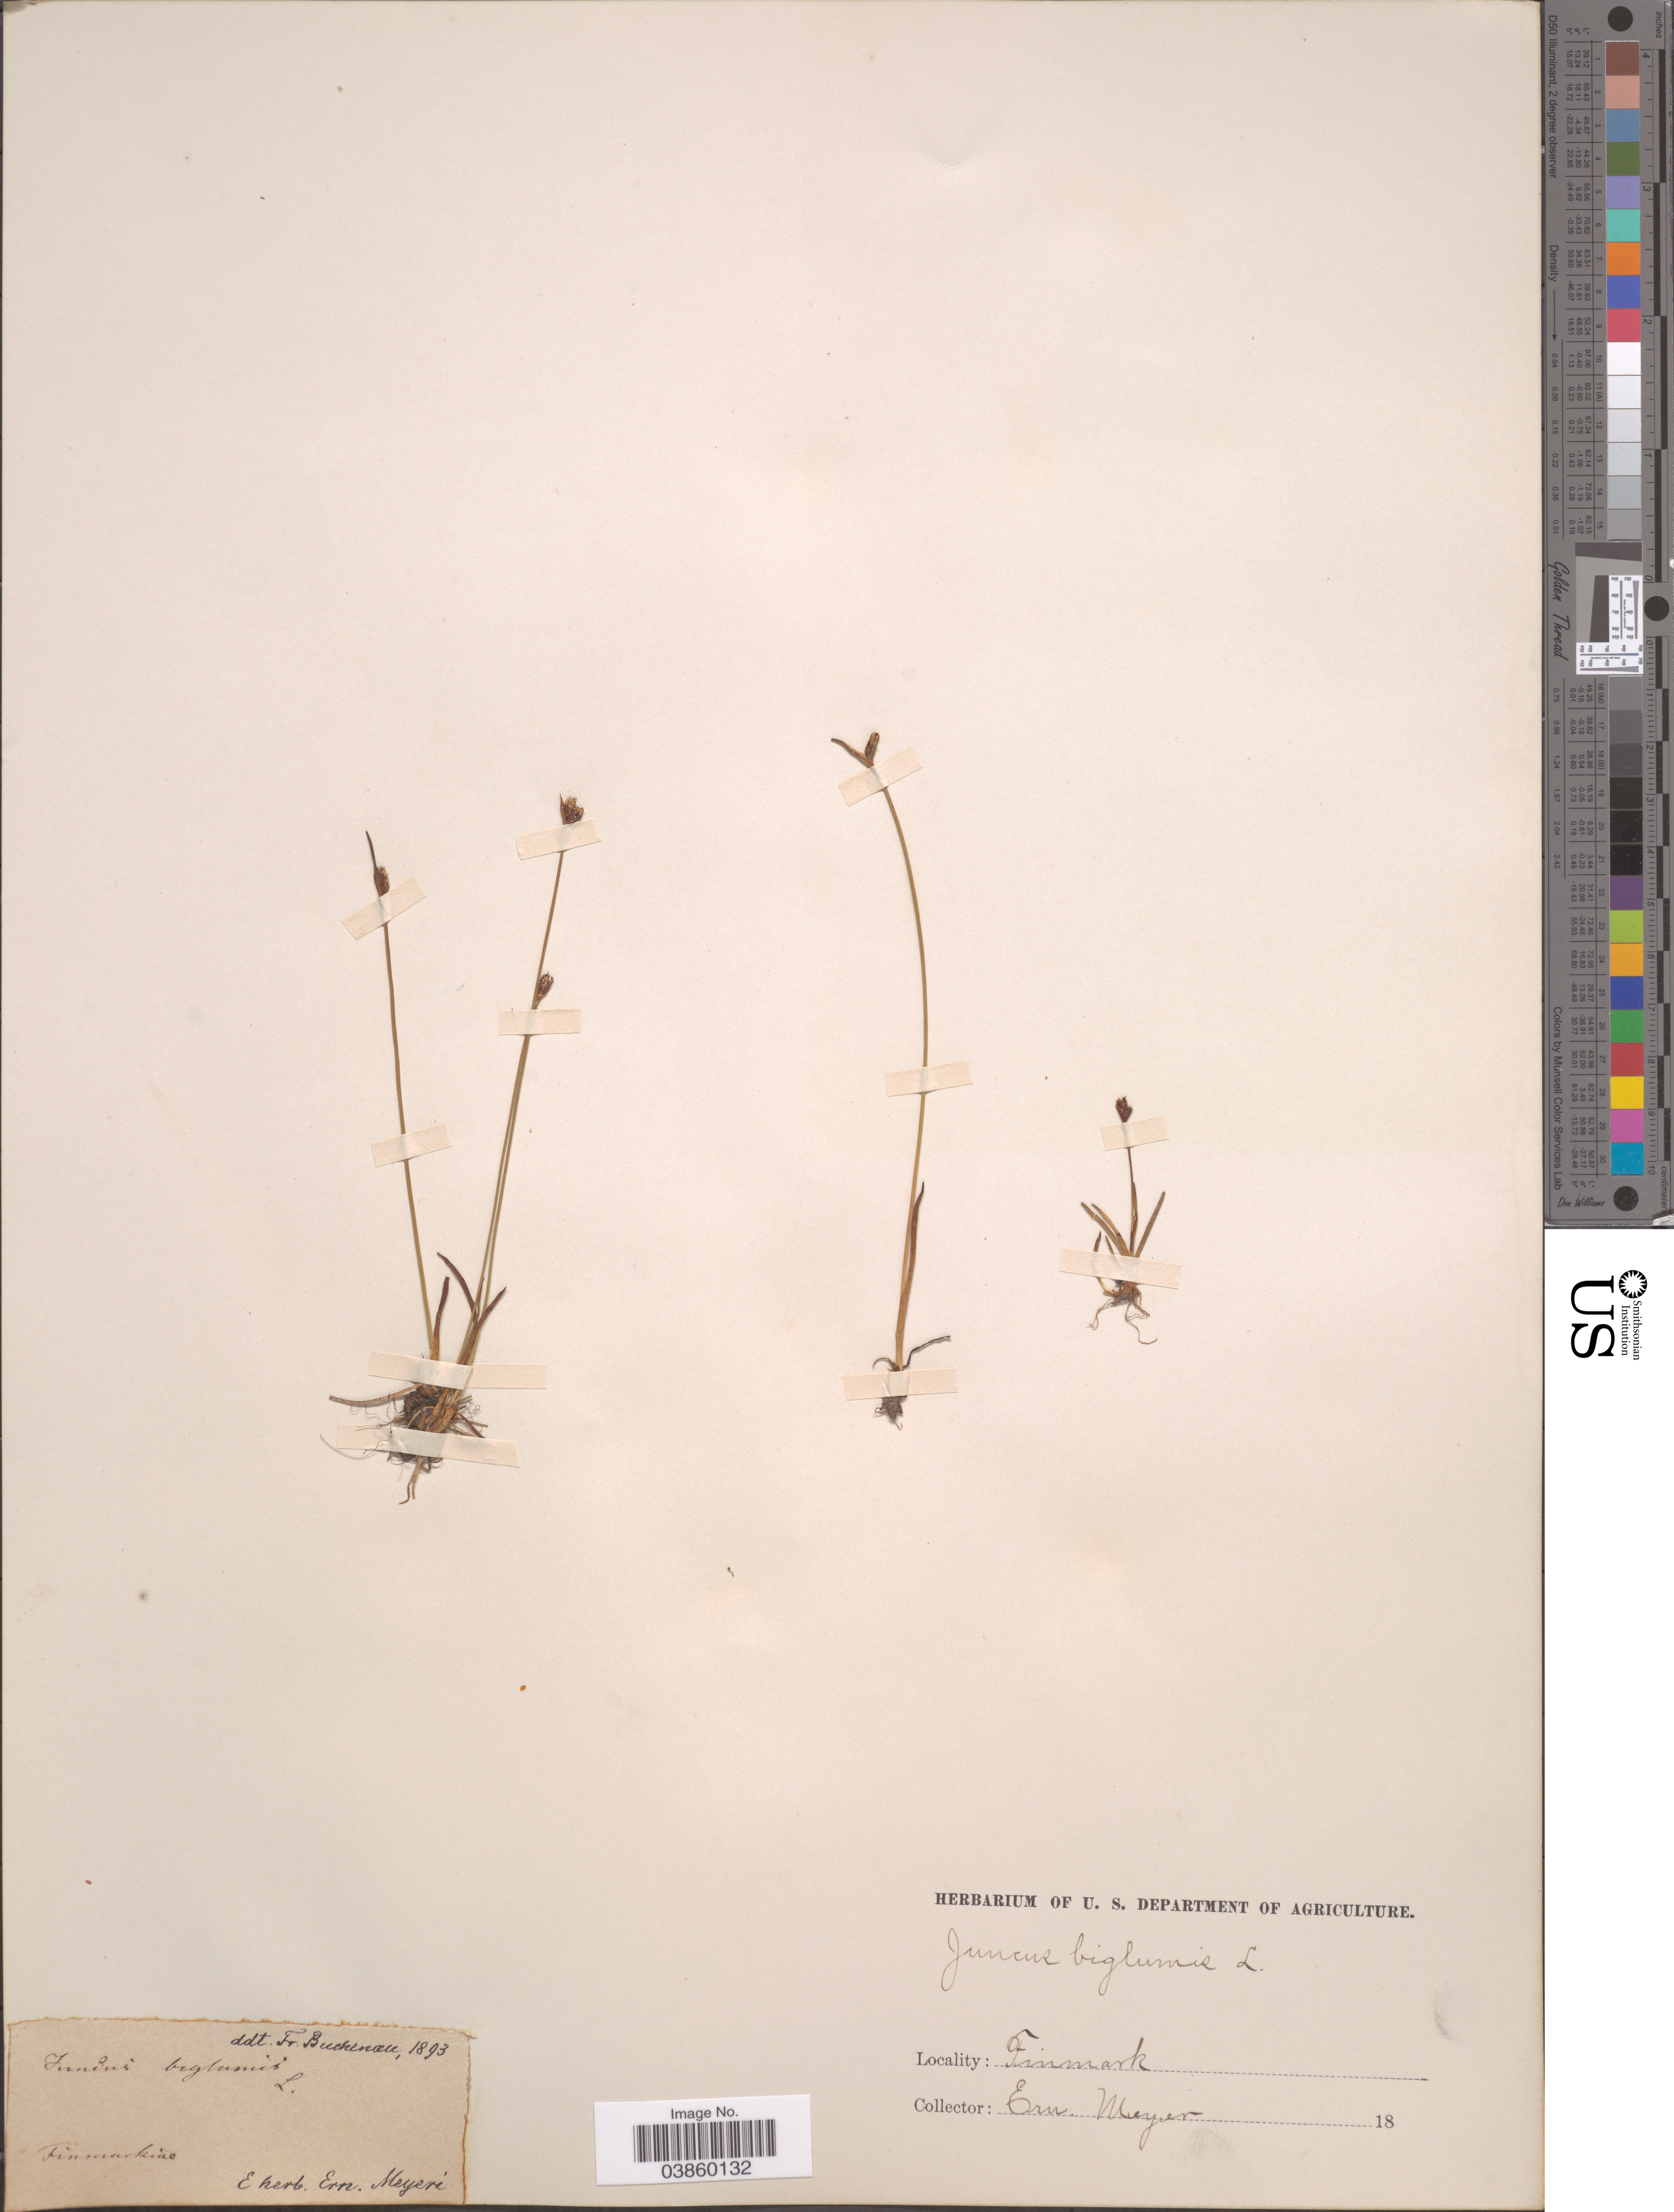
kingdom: Plantae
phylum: Tracheophyta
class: Liliopsida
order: Poales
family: Juncaceae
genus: Juncus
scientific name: Juncus biglumis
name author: L.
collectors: E. H. F. Meyer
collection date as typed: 18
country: Norway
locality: Finmarkiae. Finmark.